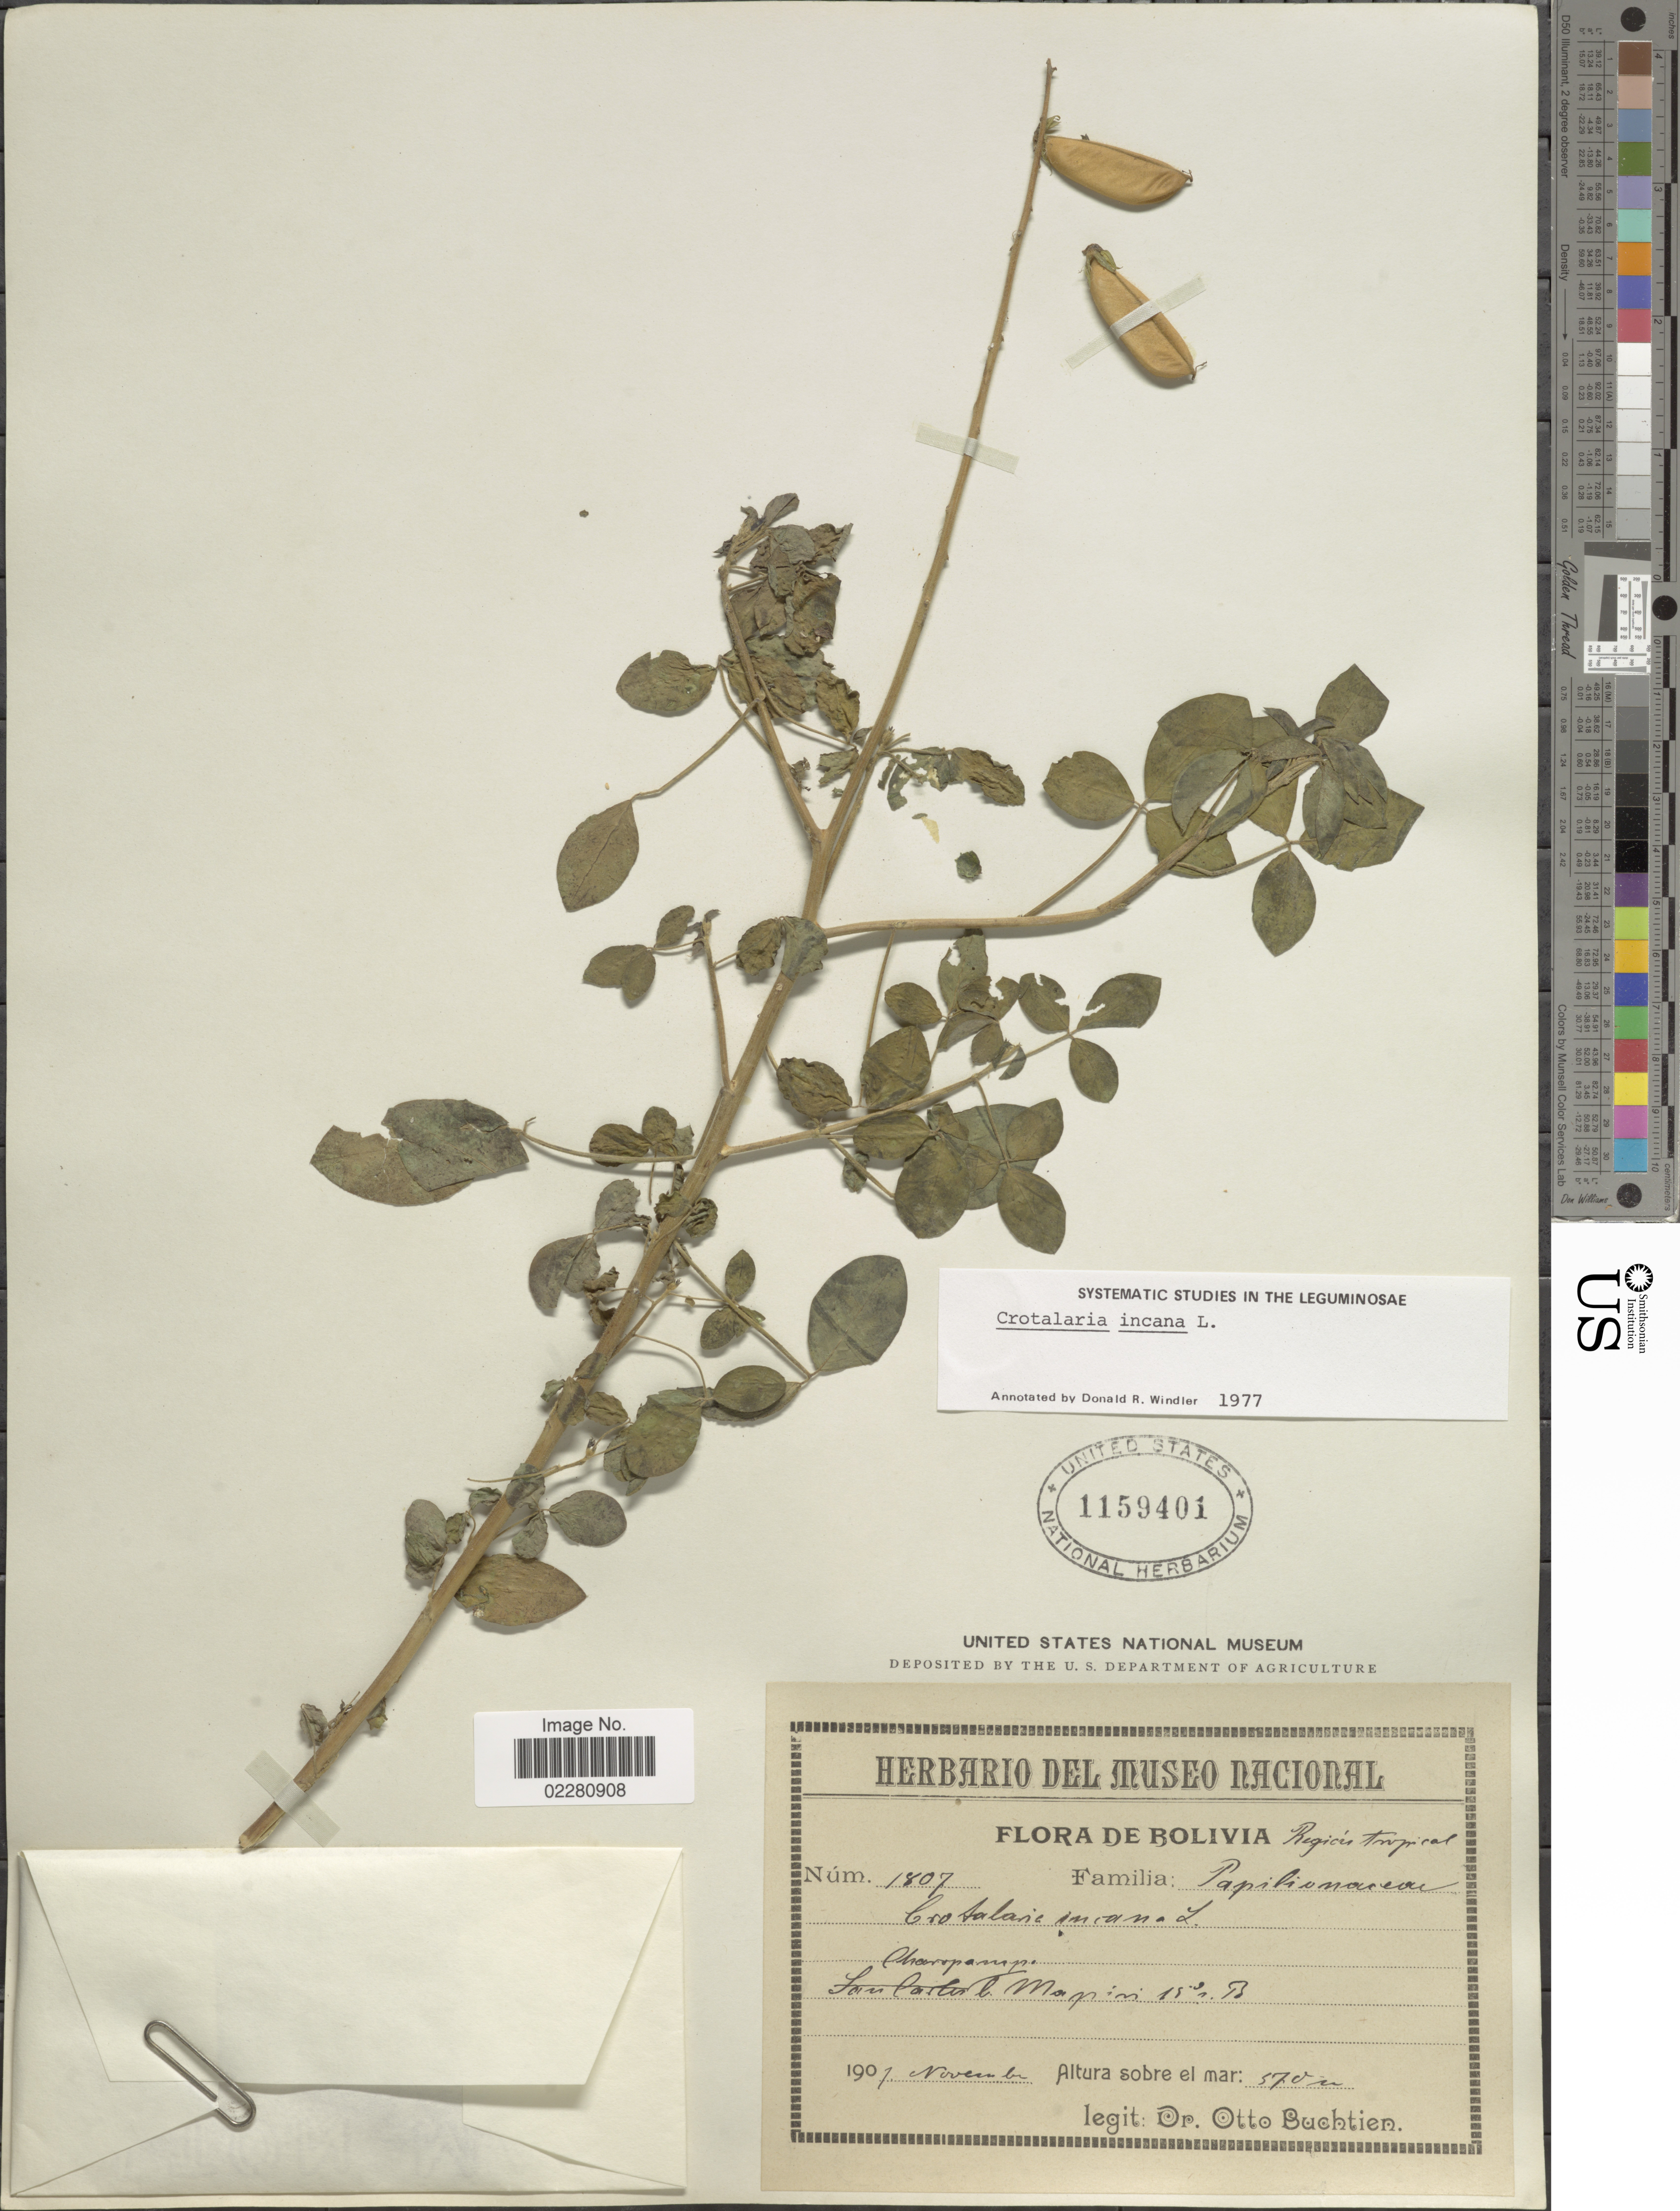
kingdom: Plantae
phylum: Tracheophyta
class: Magnoliopsida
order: Fabales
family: Fabaceae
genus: Crotalaria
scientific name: Crotalaria incana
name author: L.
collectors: O. Buchtien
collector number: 1807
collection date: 1907-11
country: Bolivia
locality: Charopampa l. Mapiri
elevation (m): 570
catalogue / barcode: US 1159401